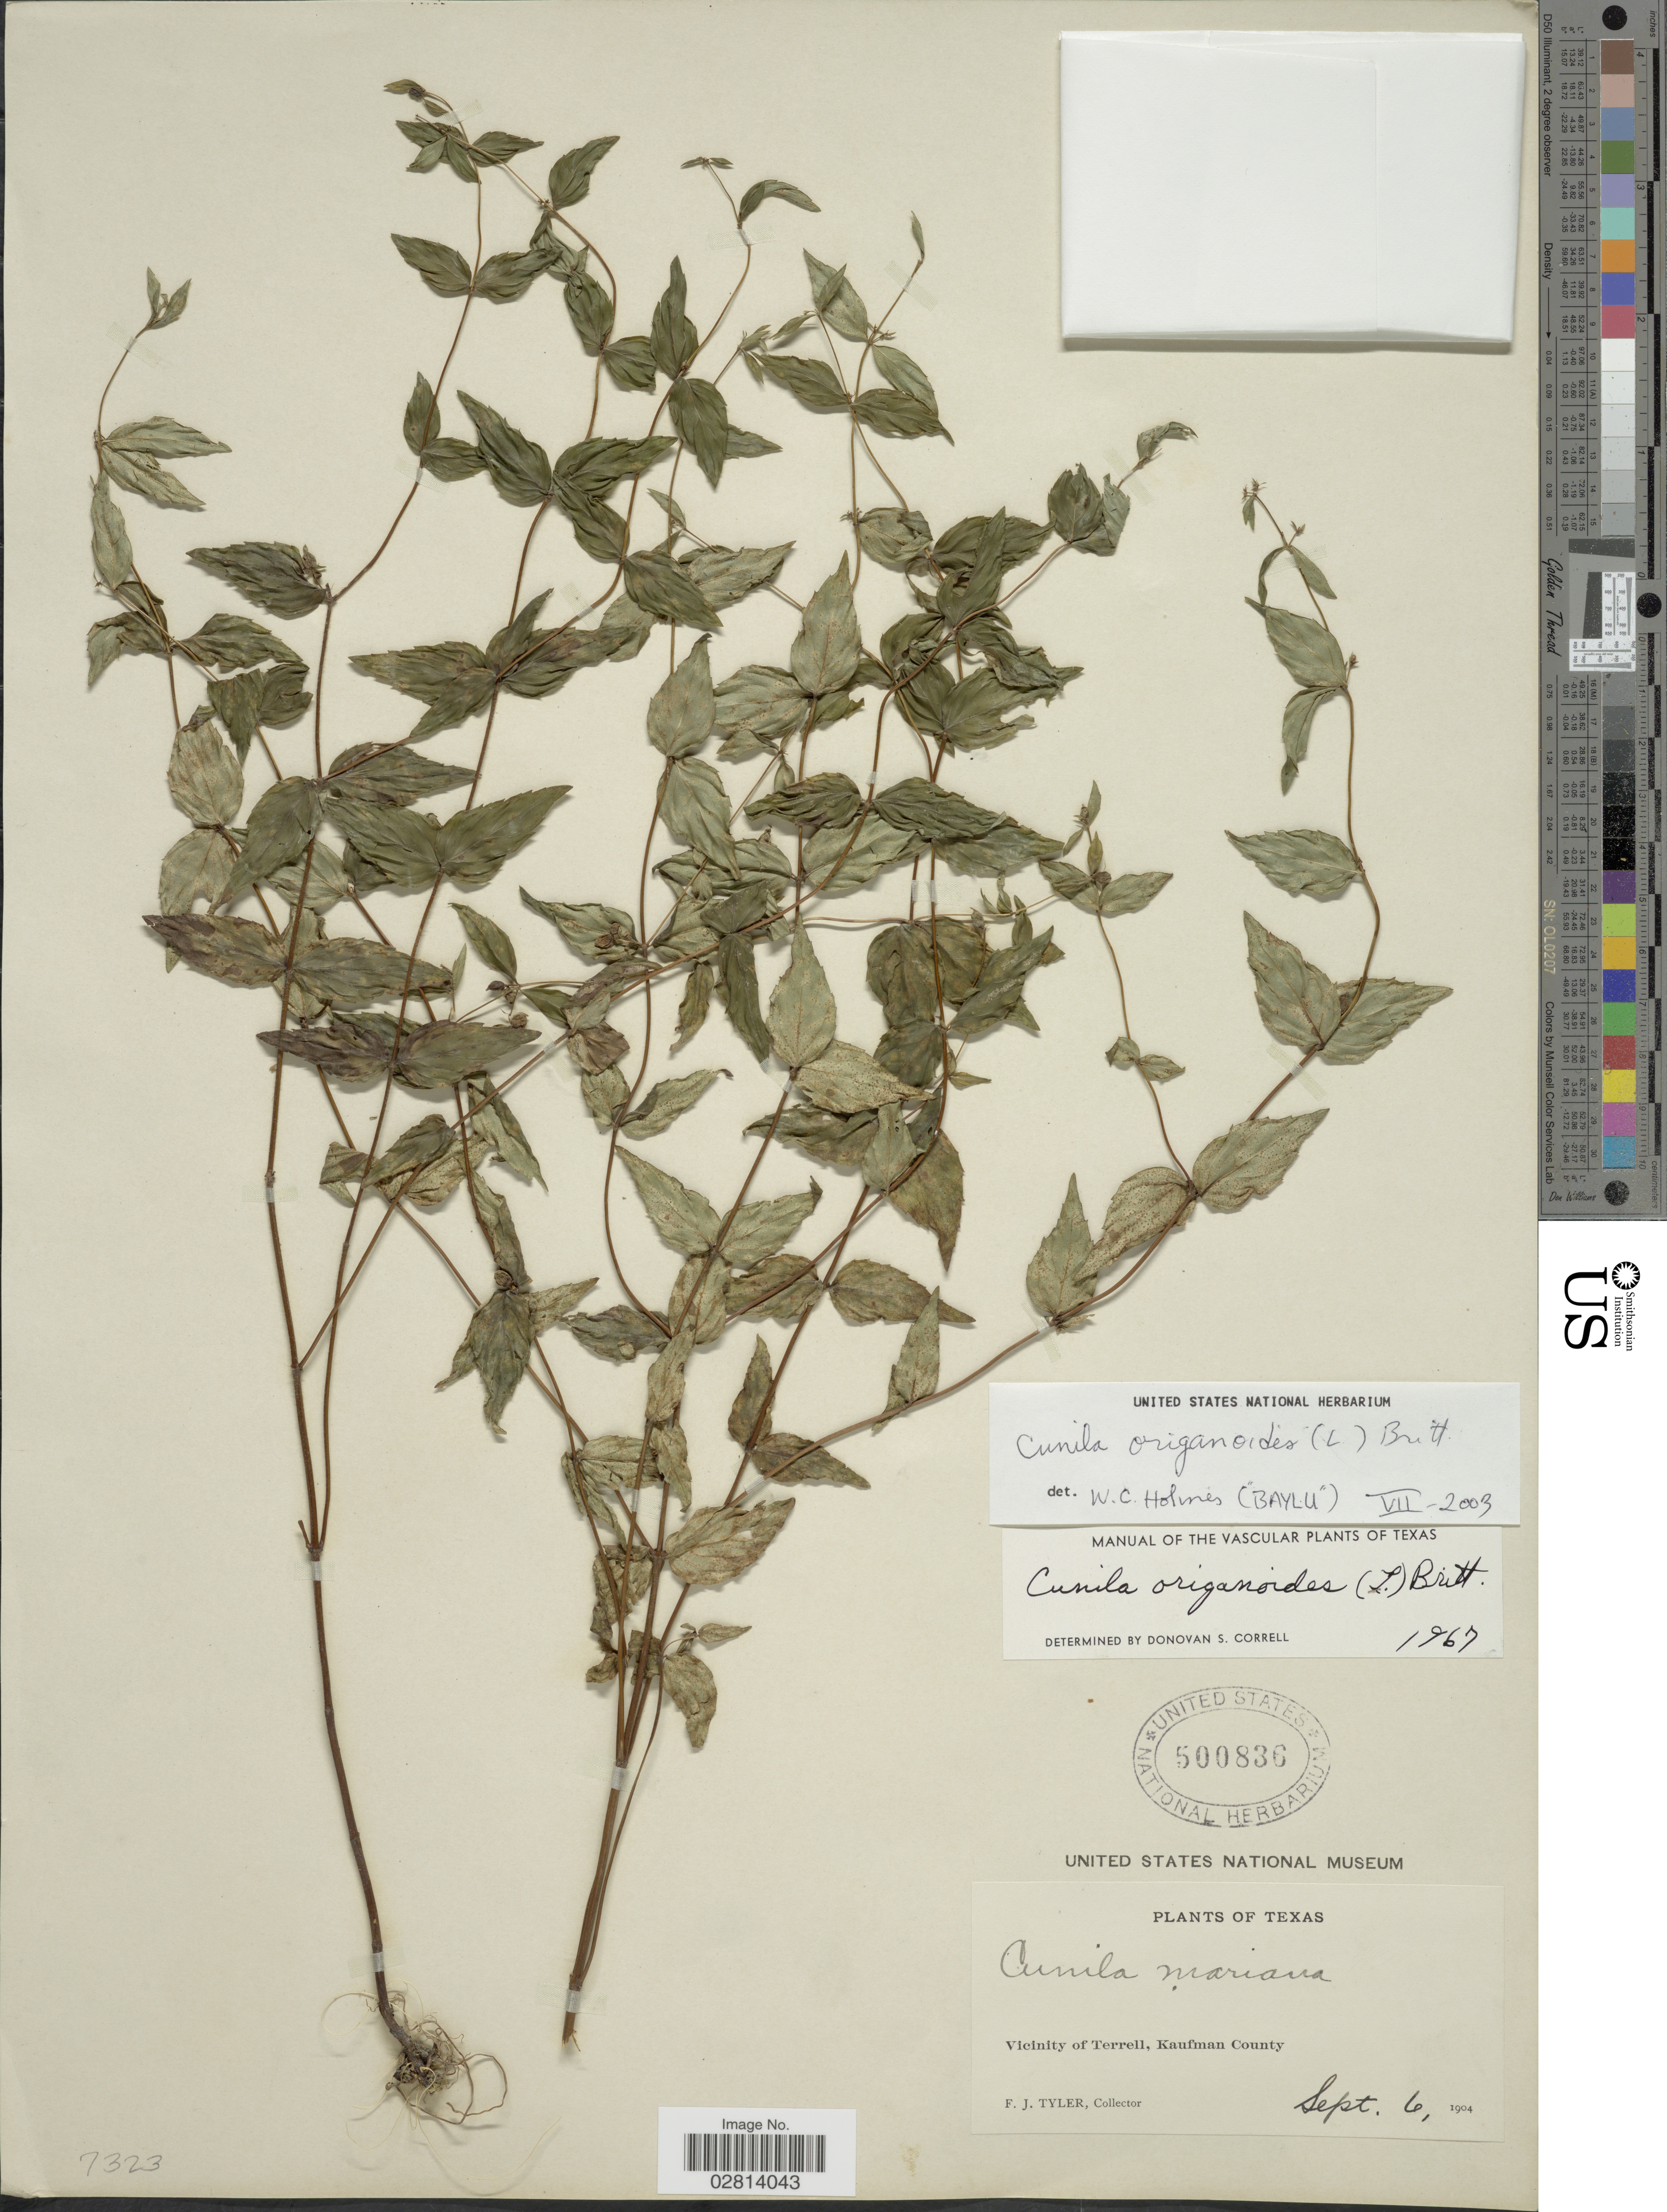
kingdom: Plantae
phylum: Tracheophyta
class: Magnoliopsida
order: Lamiales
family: Lamiaceae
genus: Cunila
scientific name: Cunila origanoides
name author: (L.) Britton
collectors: F. Tyler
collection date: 1904-09-06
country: United States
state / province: Texas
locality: Vicinity of Terrell, Kaufman County.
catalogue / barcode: US 500836